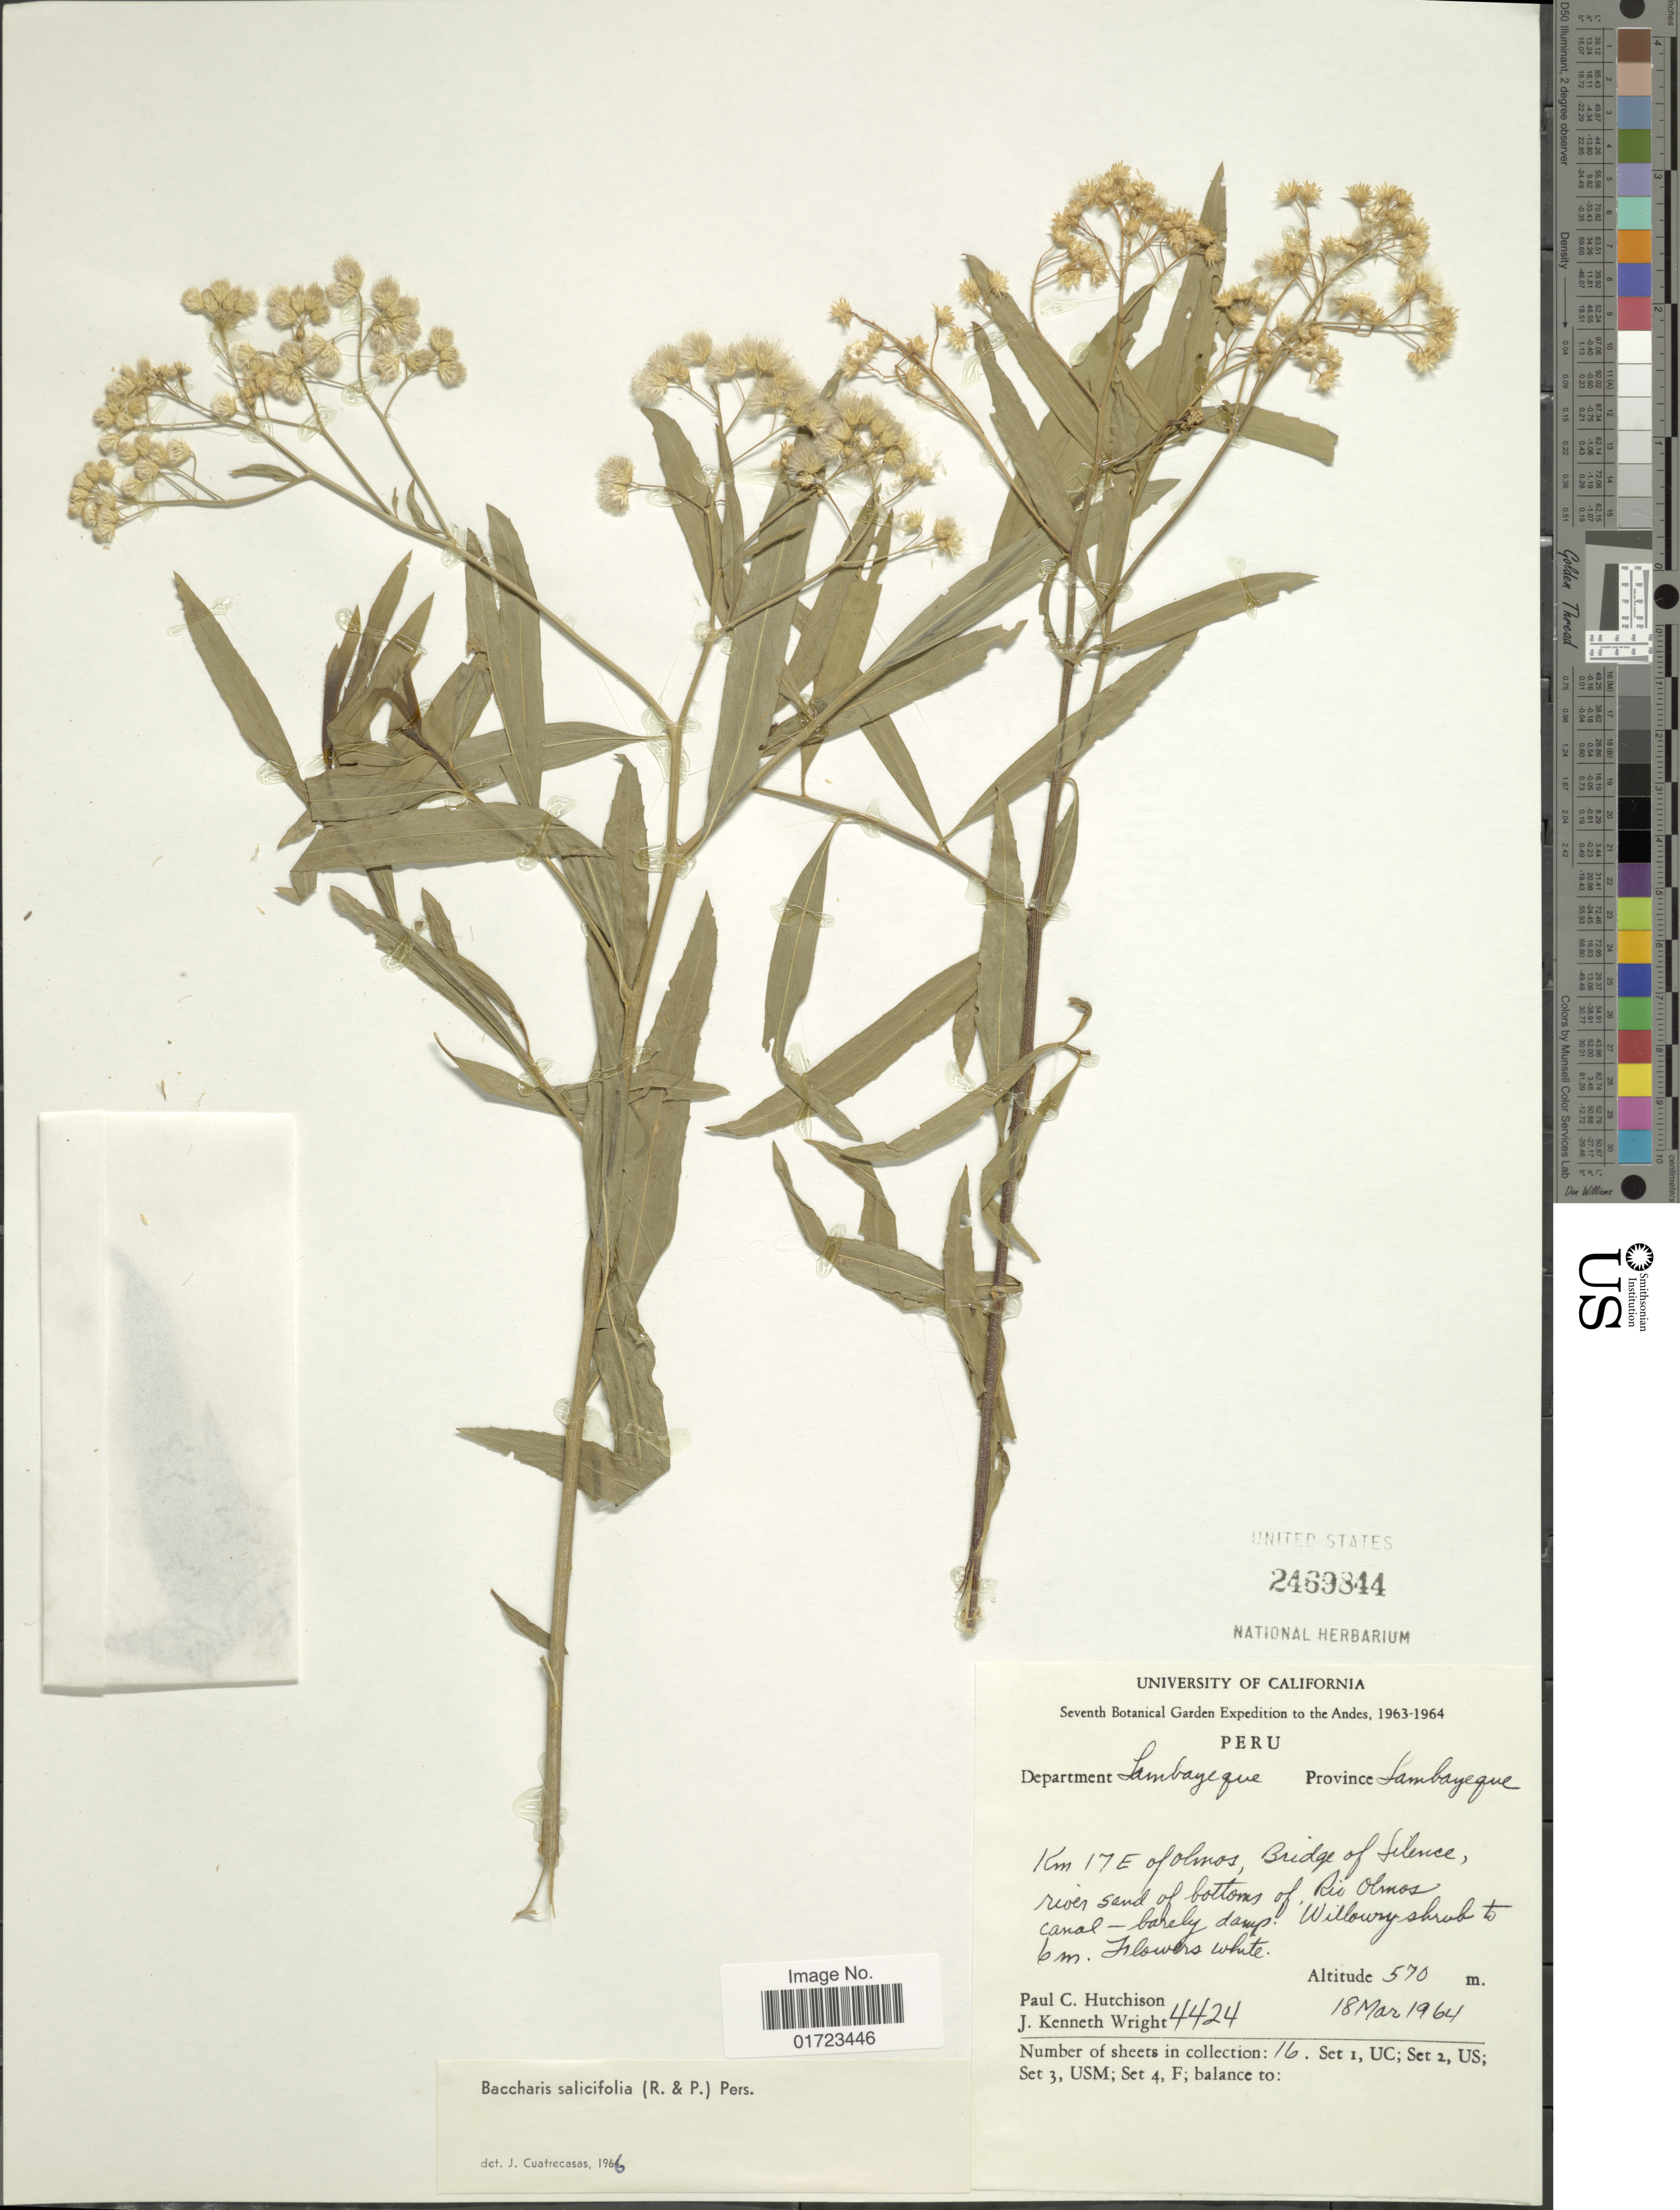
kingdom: Plantae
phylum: Tracheophyta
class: Magnoliopsida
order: Asterales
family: Asteraceae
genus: Baccharis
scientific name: Baccharis salicifolia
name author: (Ruiz & Pav.) Pers.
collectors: P. C. Hutchison & J. K. Wright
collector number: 4424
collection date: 1964-03-18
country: Peru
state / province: Lambayeque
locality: Km. 17 E. of Olmos, Bridge of Silence, river sand of bottoms of Río Olmos canal - barely damp, Province Lambayeque, Department Lambayeque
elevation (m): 570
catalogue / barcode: US 2469844